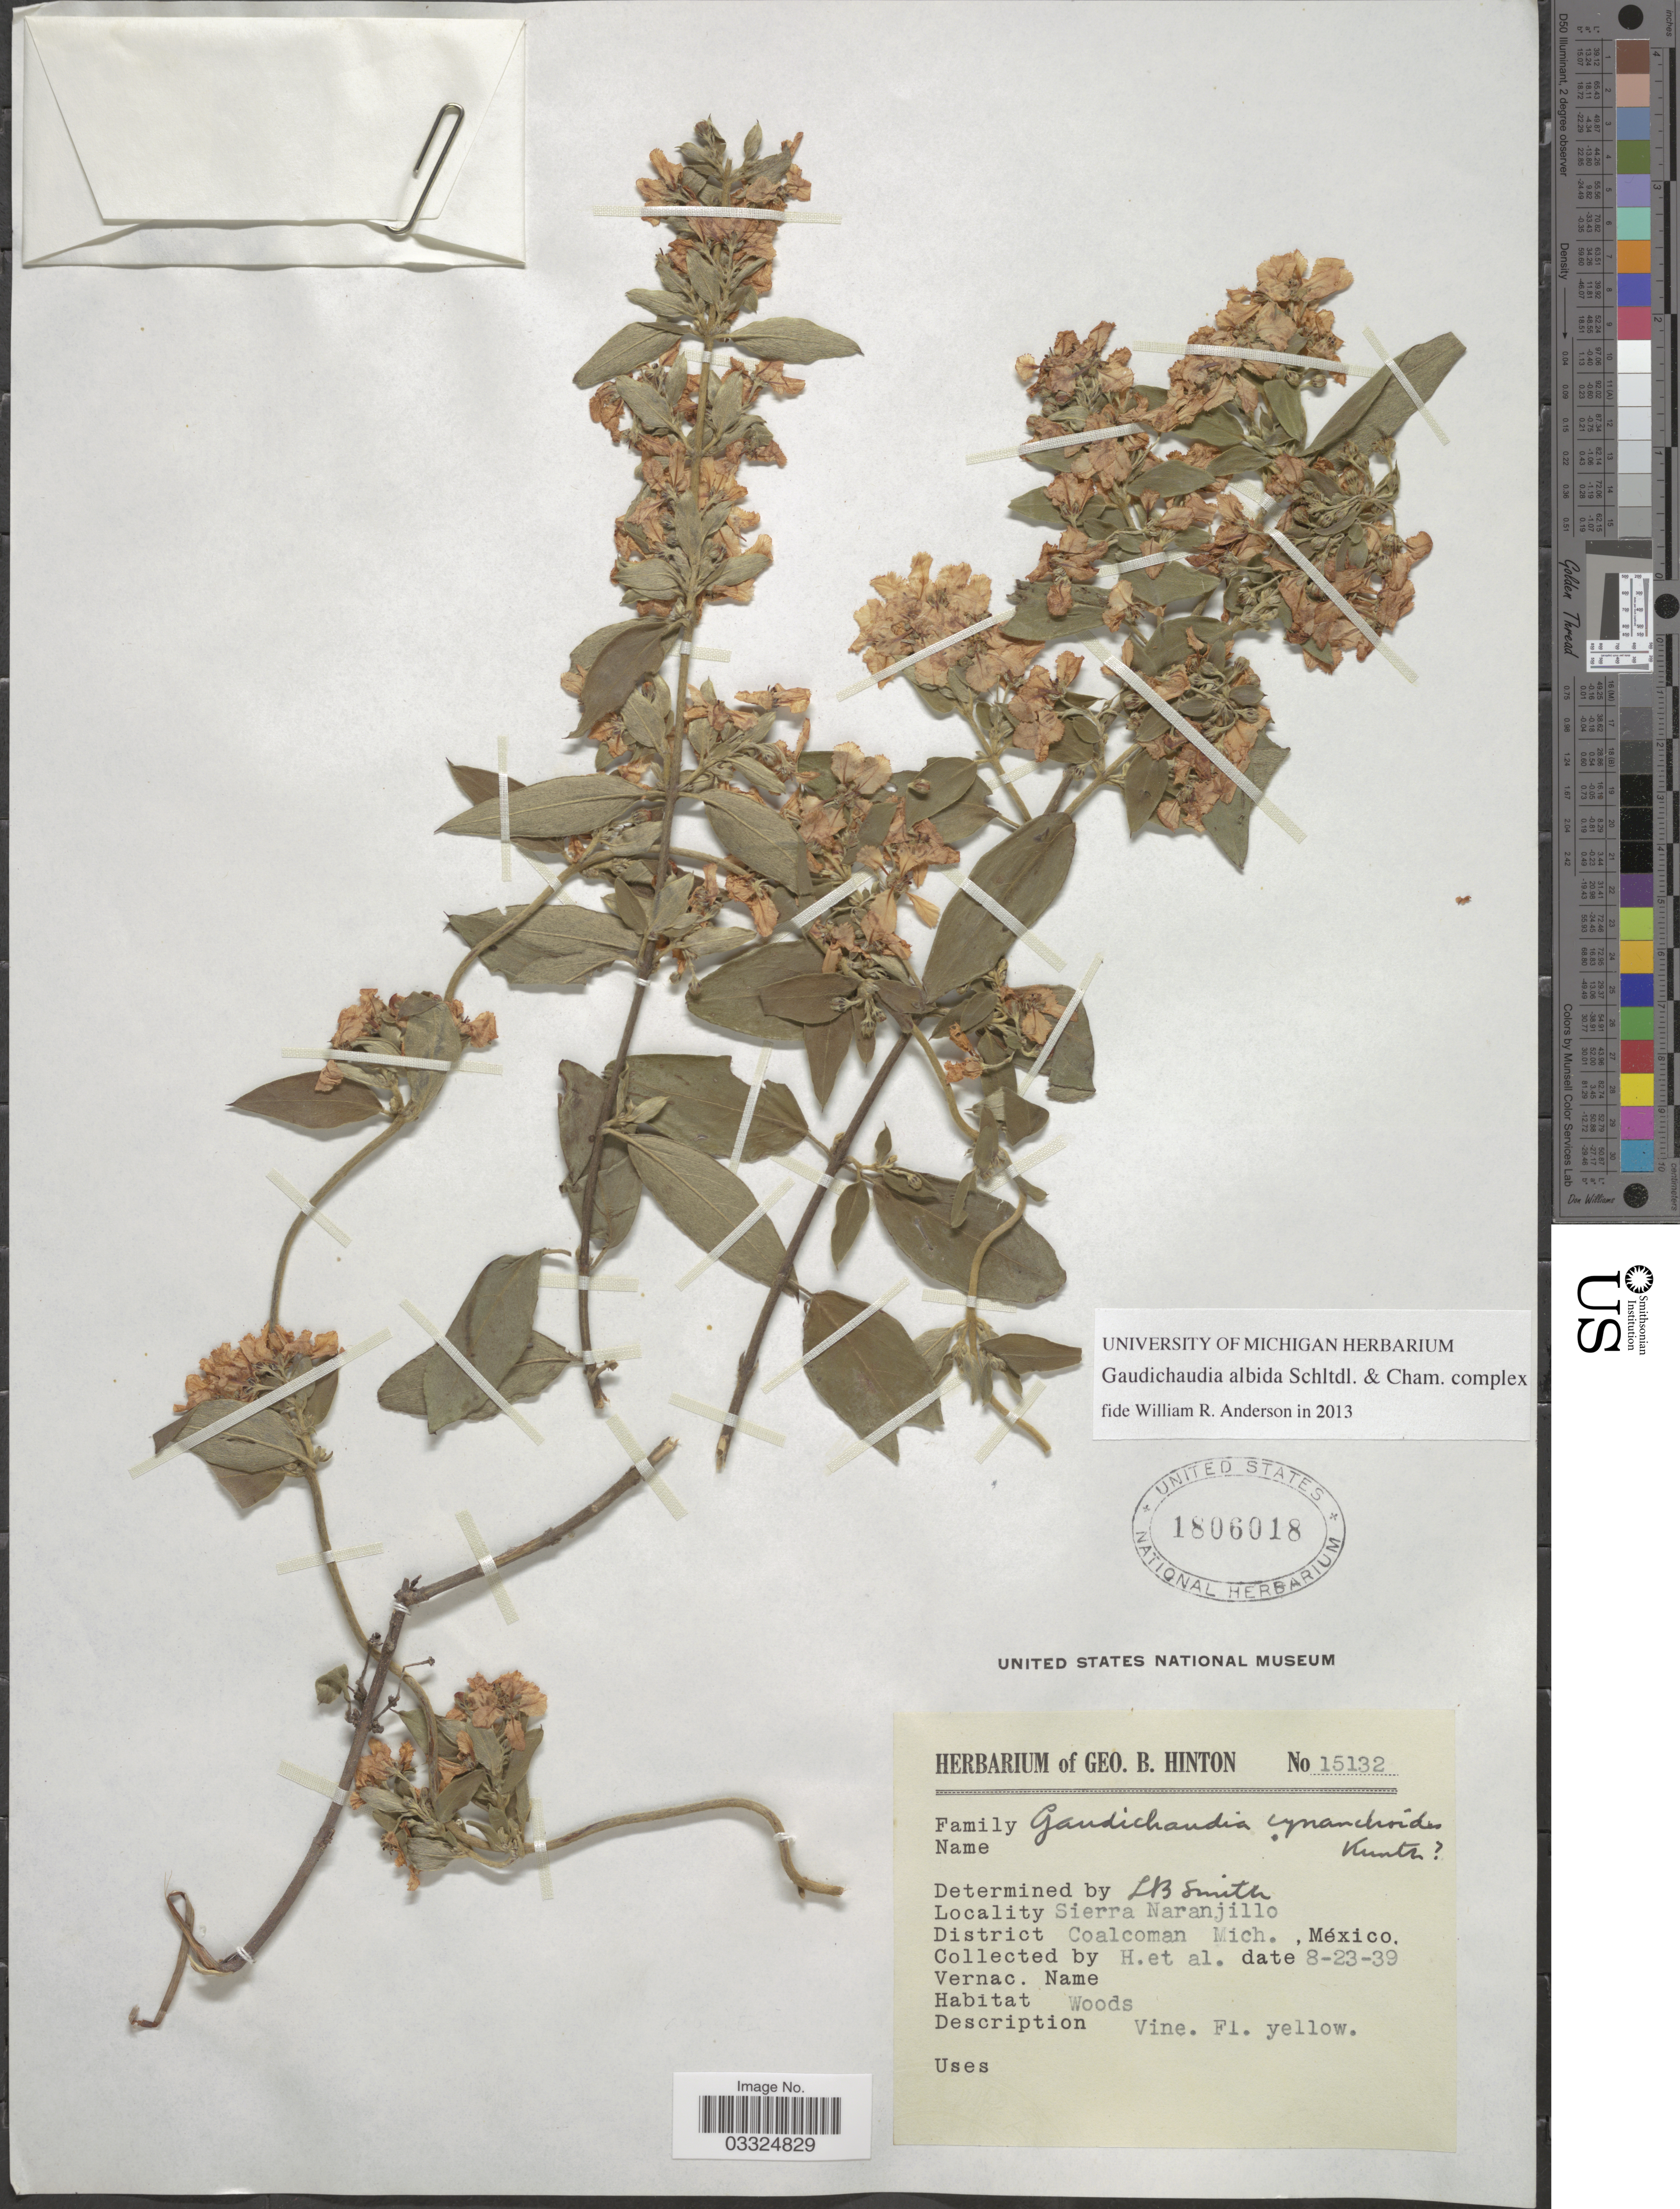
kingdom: Plantae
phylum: Tracheophyta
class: Magnoliopsida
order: Malpighiales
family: Malpighiaceae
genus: Gaudichaudia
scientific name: Gaudichaudia albida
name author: Schltdl. & Cham.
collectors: G. B. Hinton & et al.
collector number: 15132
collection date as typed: Transcribed d/m/y: 23/8/39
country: Mexico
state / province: Michoacán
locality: Sierra Naranjillo. District Coalcoman Mich.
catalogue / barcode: US 1806018